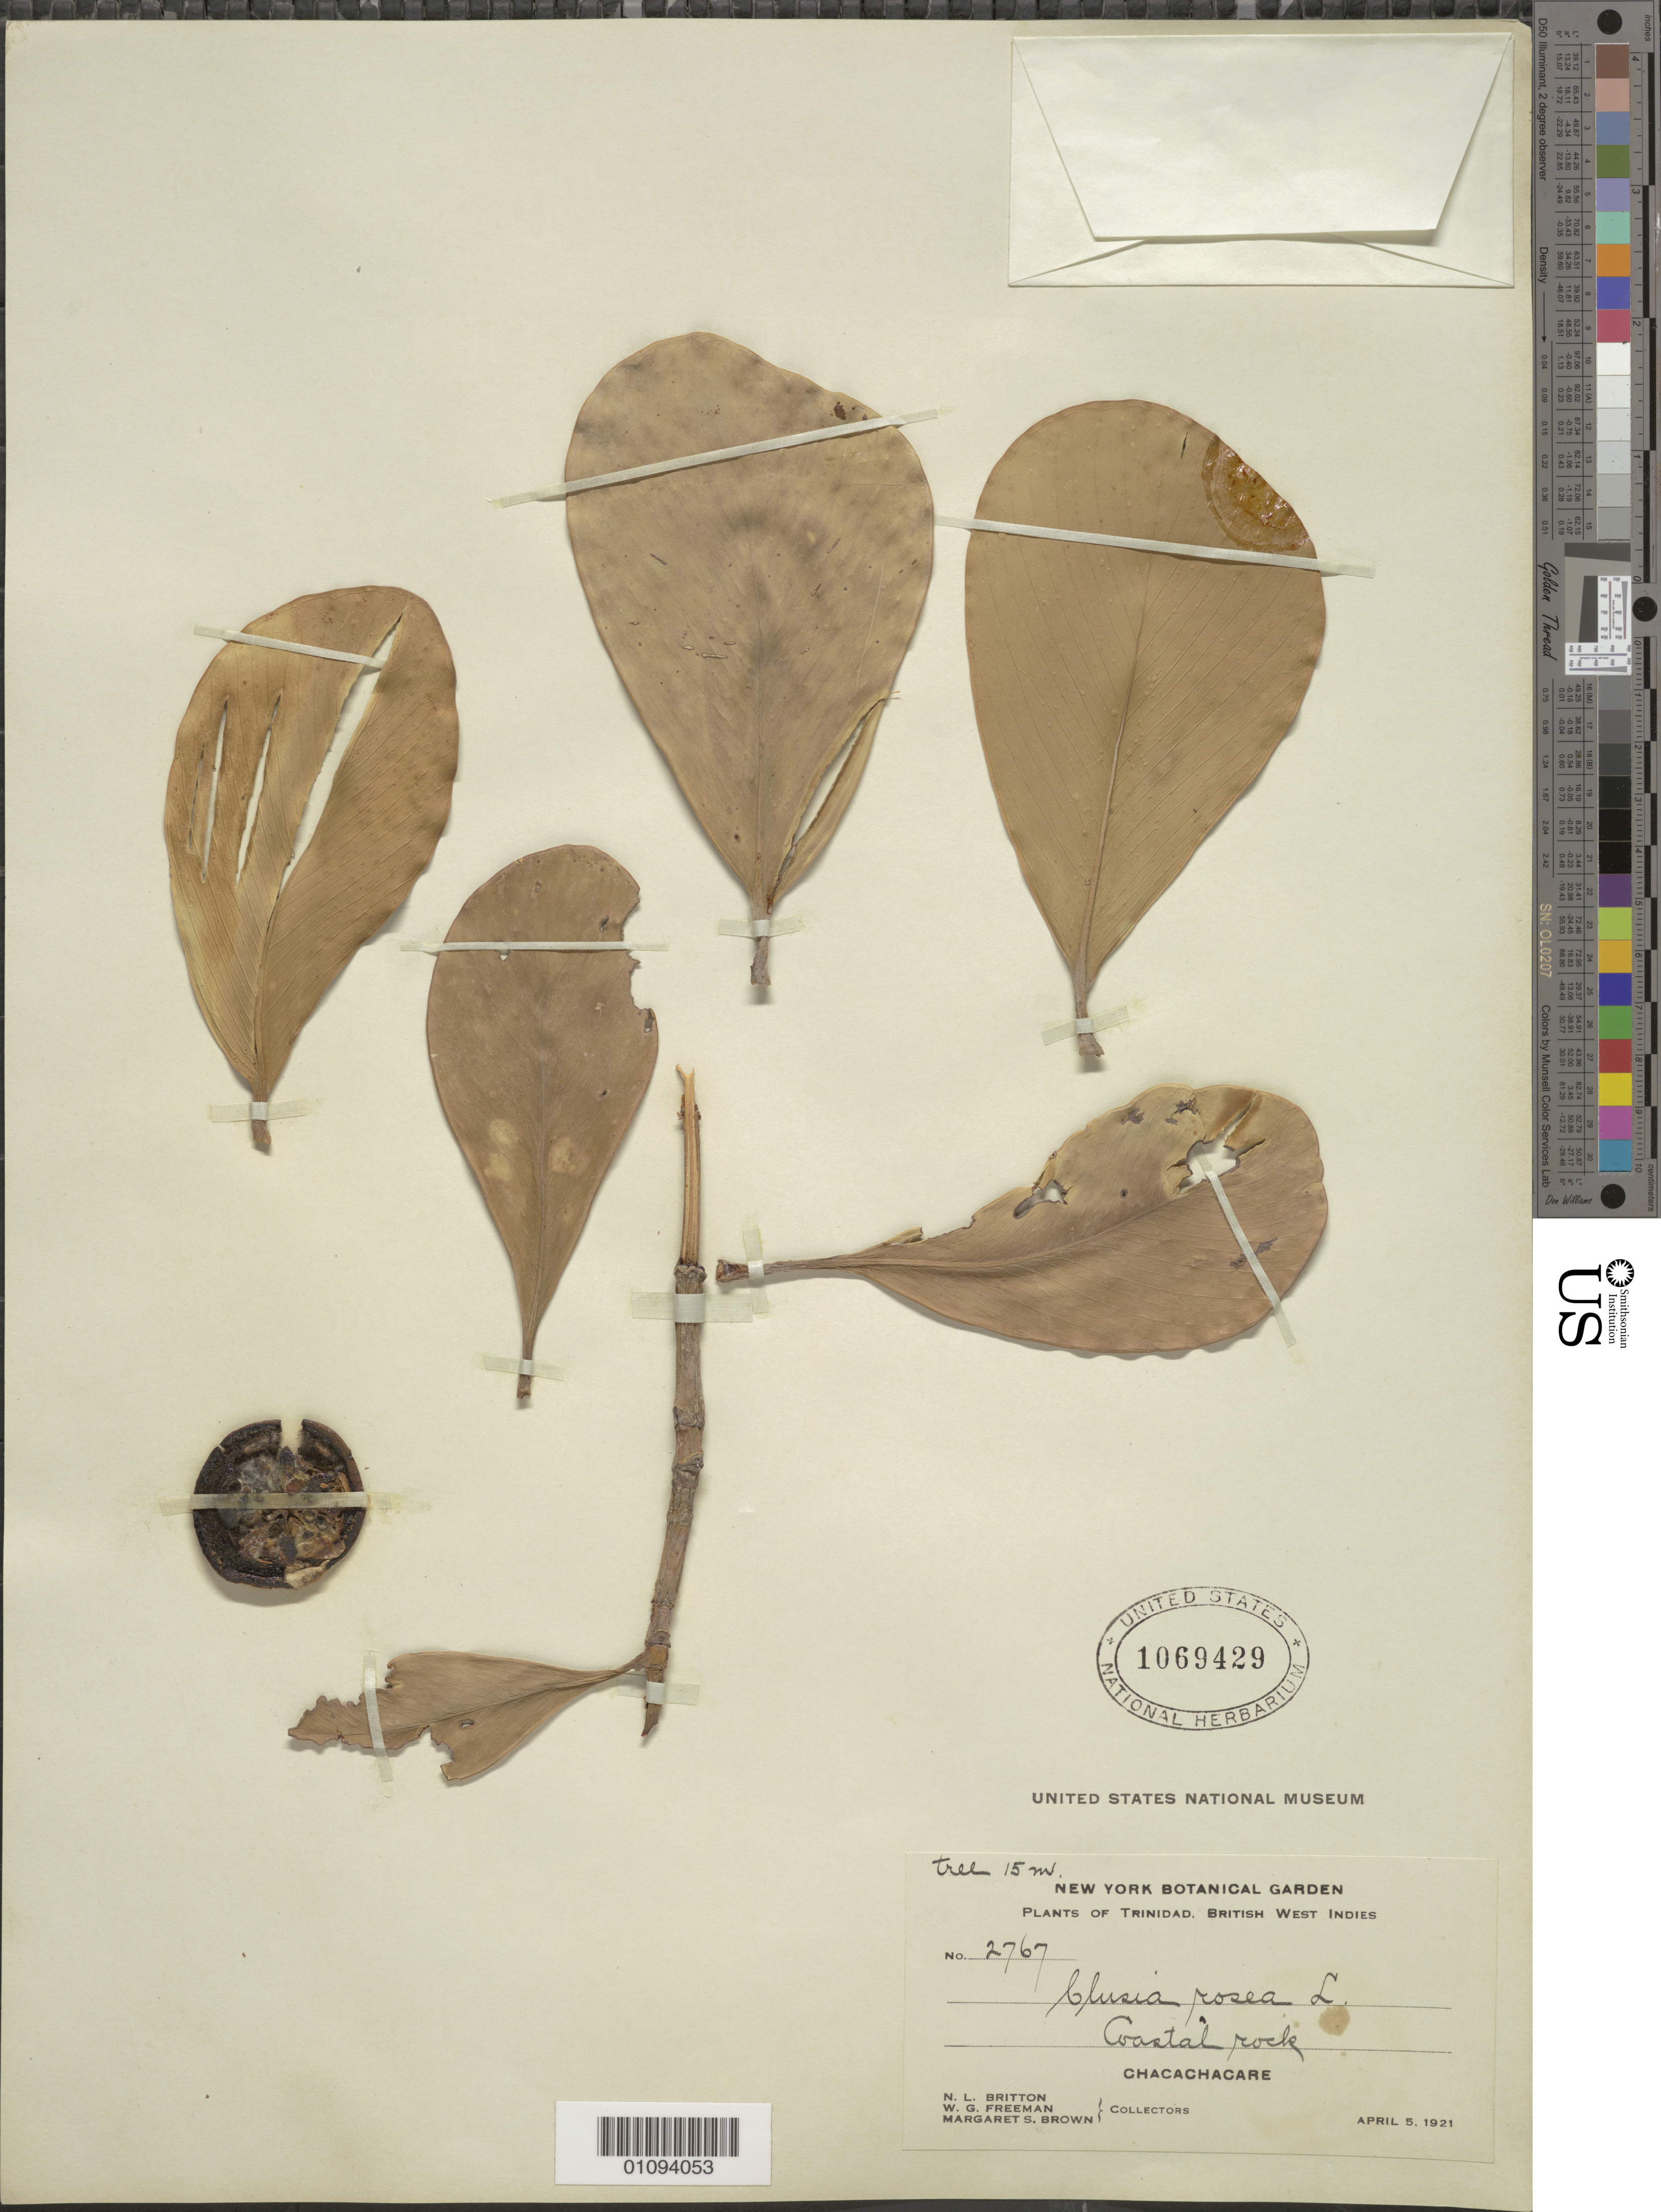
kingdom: Plantae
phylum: Tracheophyta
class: Magnoliopsida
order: Malpighiales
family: Clusiaceae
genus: Clusia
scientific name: Clusia rosea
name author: Jacq.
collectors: N. Britton, W. Freeman & M. S. Brown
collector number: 2767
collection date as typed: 05 Apr 1921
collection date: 1921-04-05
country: Trinidad and Tobago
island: Chacachacare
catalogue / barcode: US 1069429